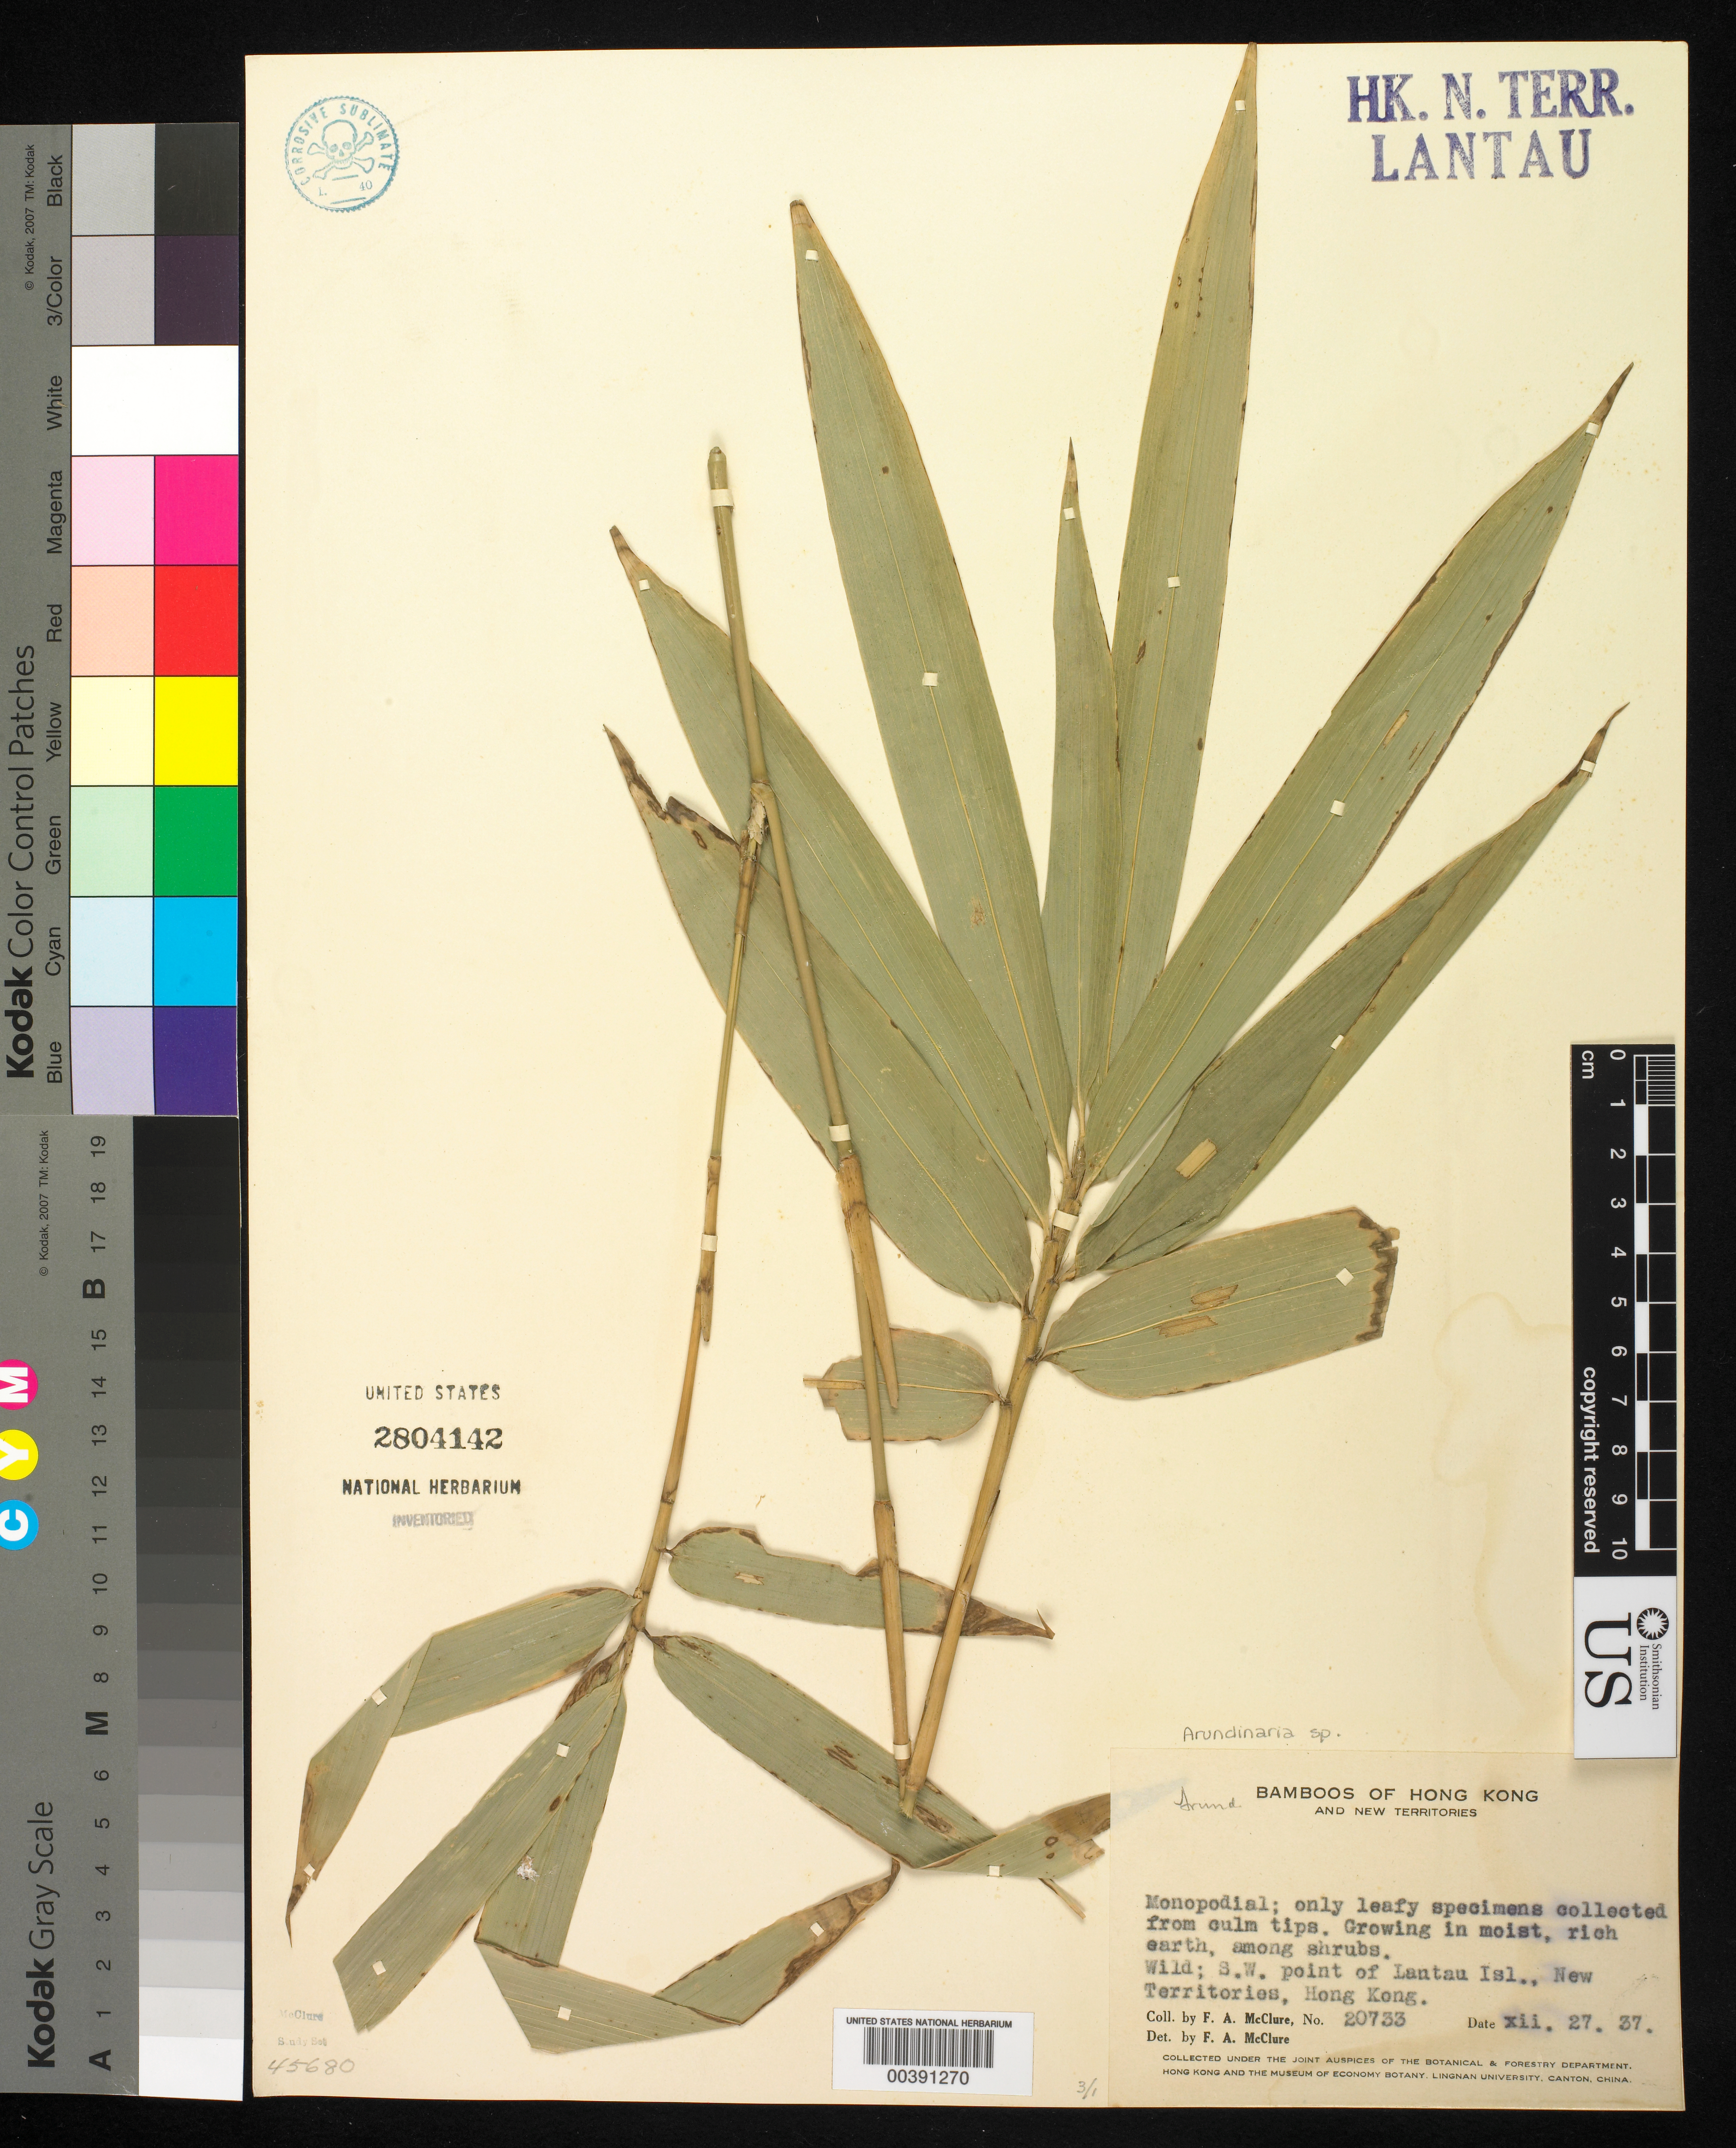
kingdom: Plantae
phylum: Tracheophyta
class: Liliopsida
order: Poales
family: Poaceae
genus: Arundinaria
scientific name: Arundinaria sp.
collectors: F. A. McClure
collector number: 20733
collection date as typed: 27 Dec 1937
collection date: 1937-12-27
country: China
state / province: Hong Kong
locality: N.t., lantau isl.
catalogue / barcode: US 2804142